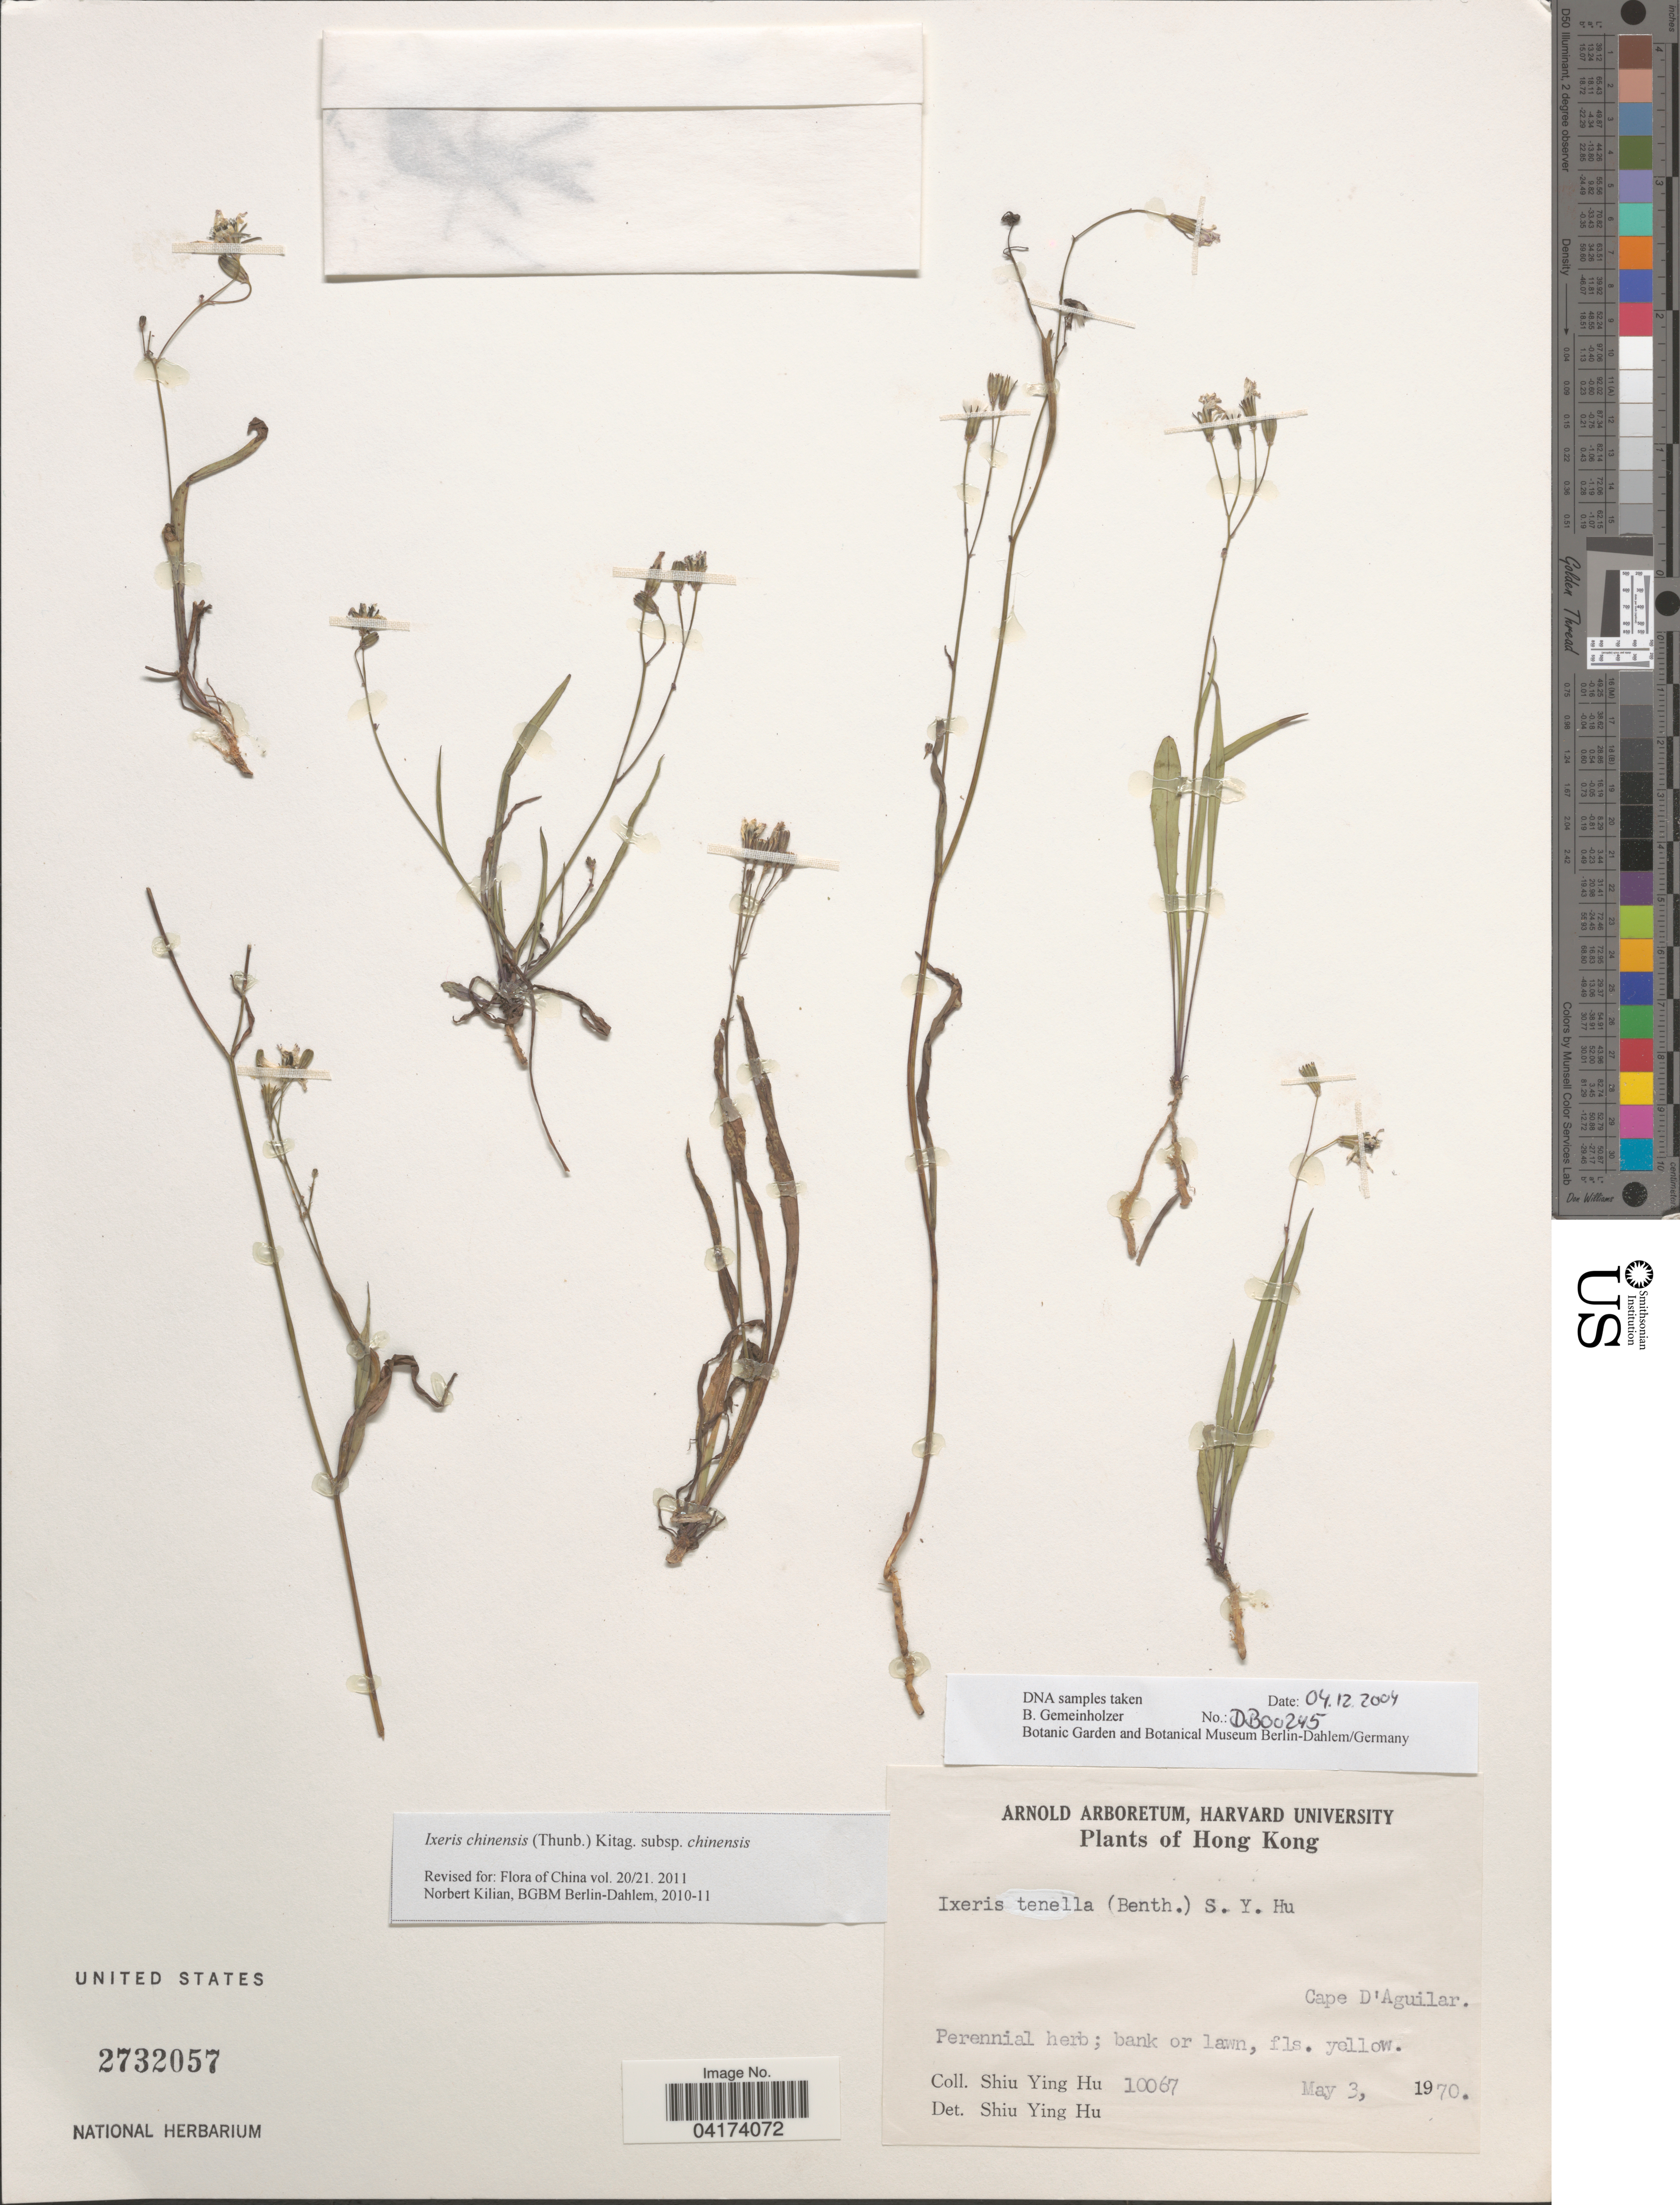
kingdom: Plantae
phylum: Tracheophyta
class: Magnoliopsida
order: Asterales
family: Asteraceae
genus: Ixeris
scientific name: Ixeris chinensis subsp. chinensis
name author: (Thunb.) Nakai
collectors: S. Y. Hu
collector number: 10067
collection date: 1970-05-03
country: China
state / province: Hong Kong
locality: Cape D'Aguilar.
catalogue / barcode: US 2732057